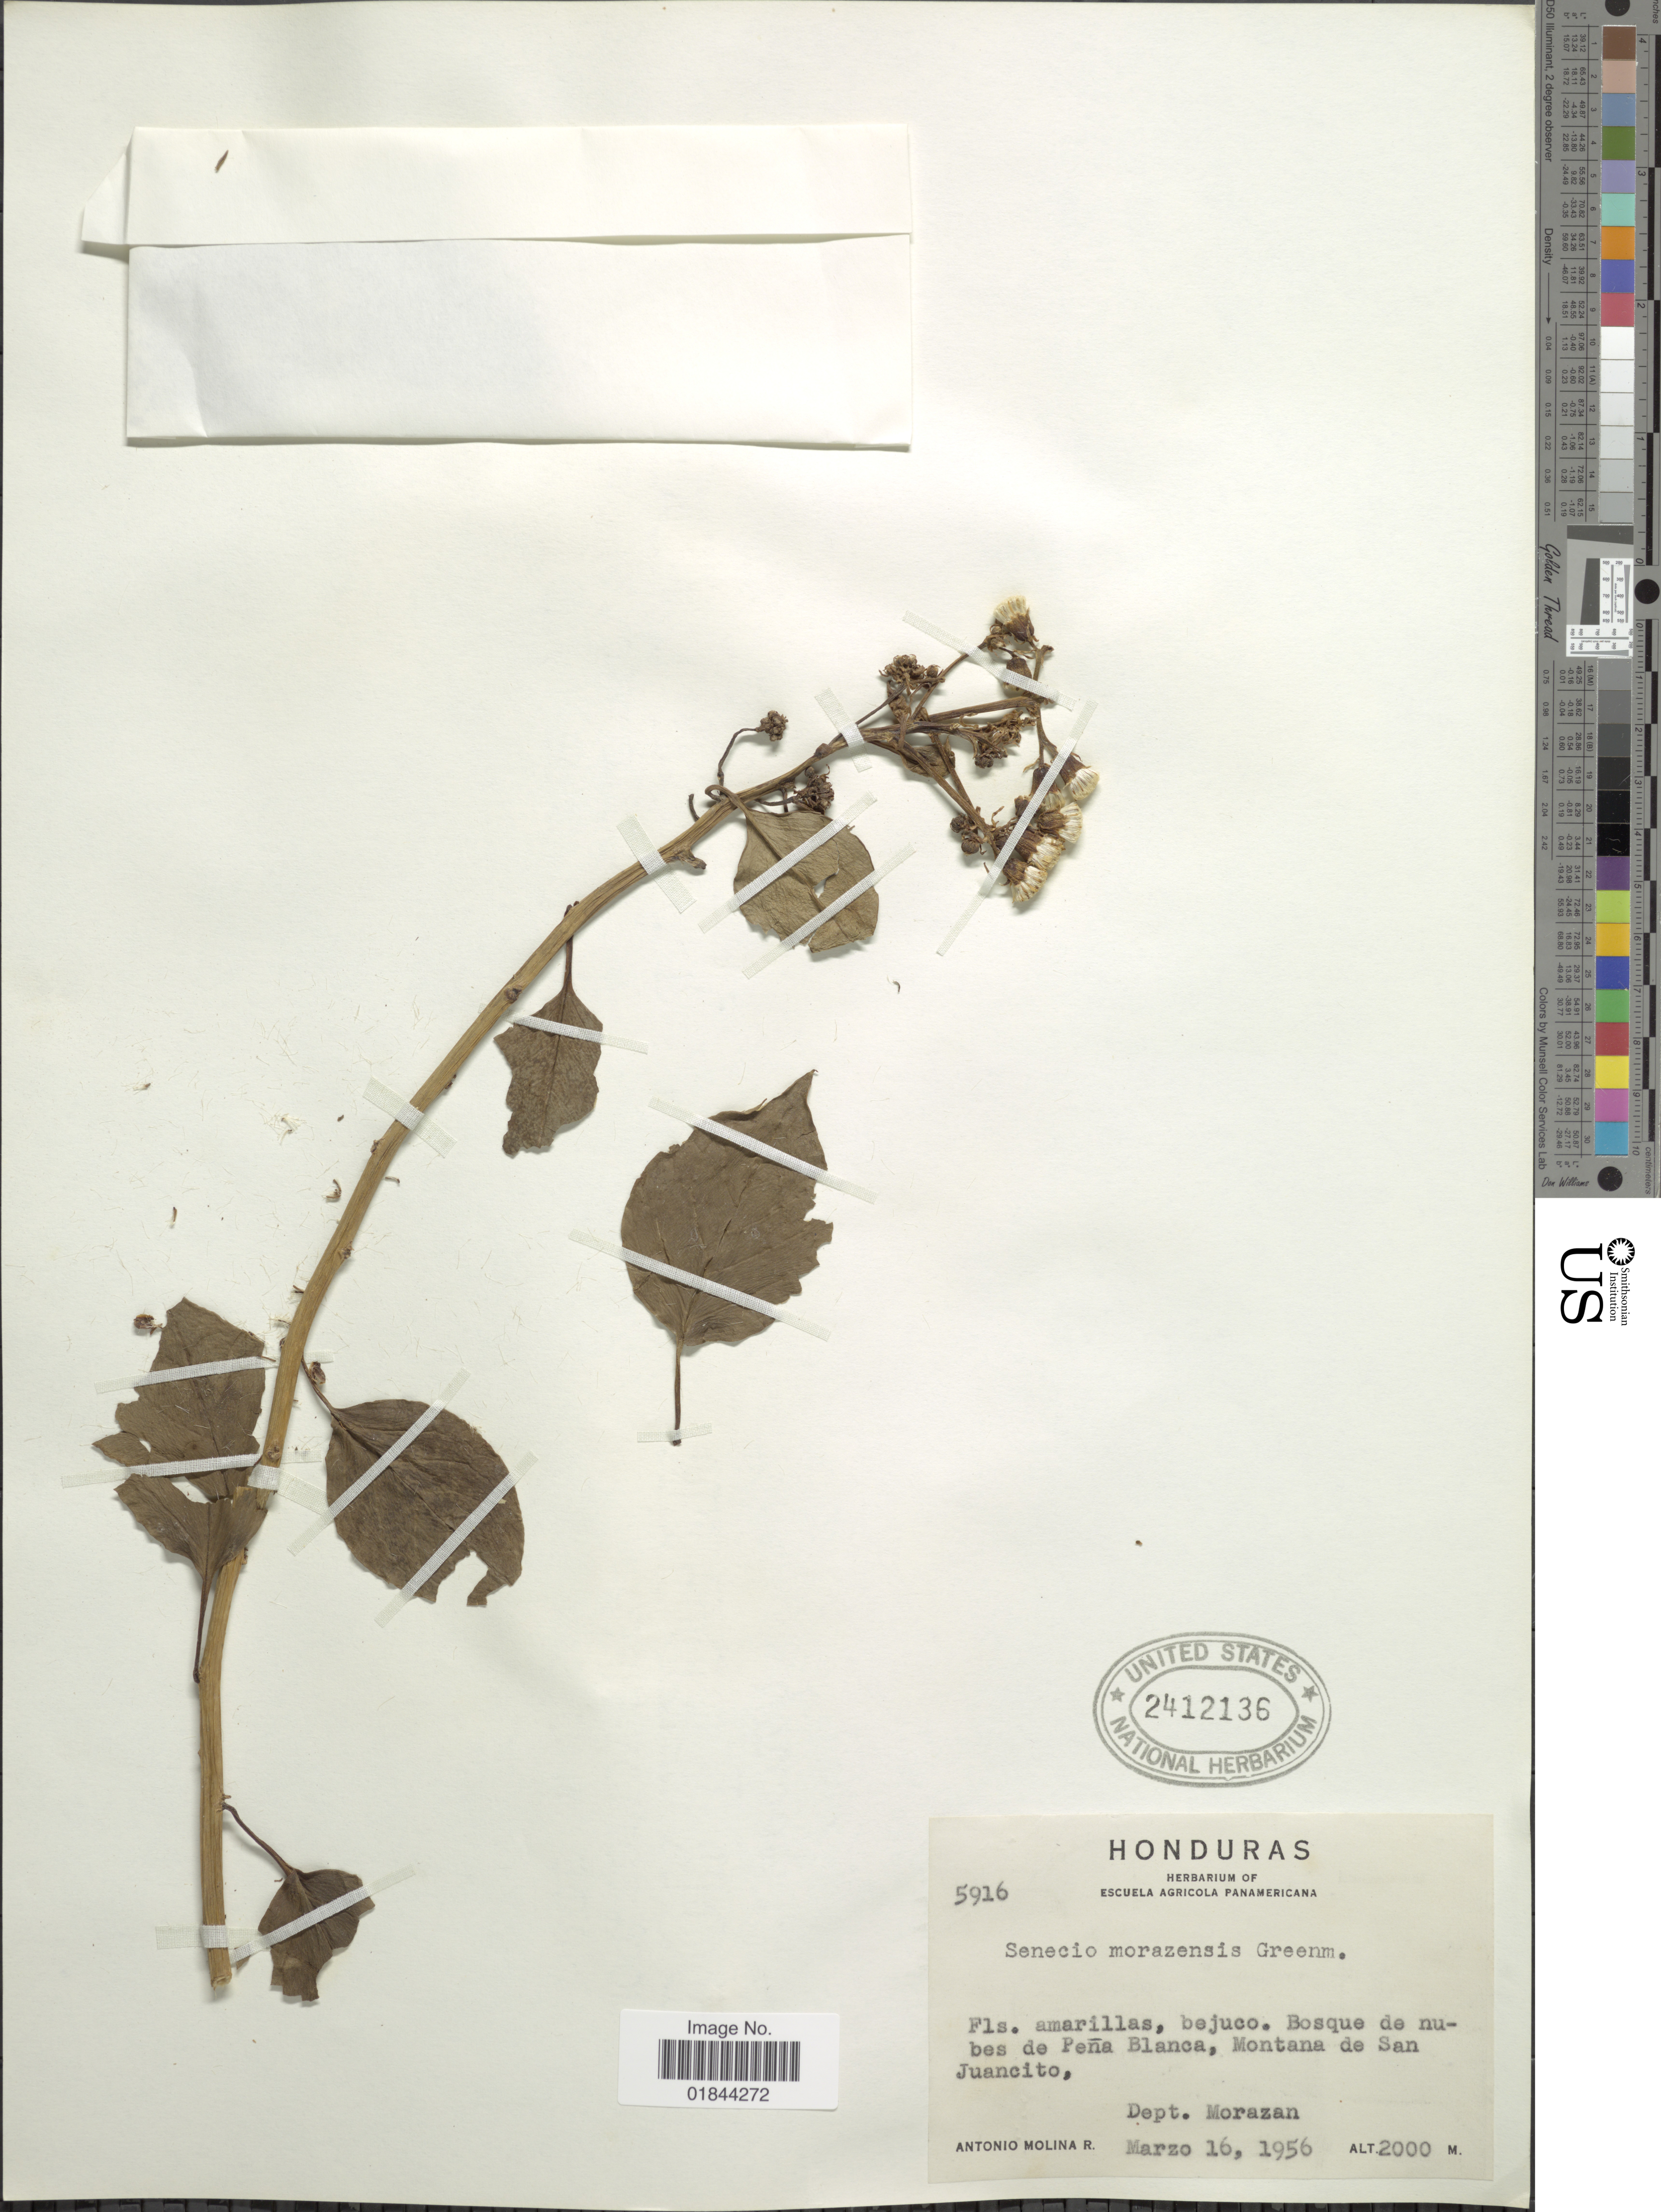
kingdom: Plantae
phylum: Tracheophyta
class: Magnoliopsida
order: Asterales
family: Asteraceae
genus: Pentacalia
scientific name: Pentacalia morazensis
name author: (Greenm.) H. Rob. & Cuatrec.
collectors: A. Molina R.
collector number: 5916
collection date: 1956-03-16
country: Honduras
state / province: Fco. Morazán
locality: Bosque de nubes de Pena Blanca, Montana de San Juancito, Dept. Morazan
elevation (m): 2000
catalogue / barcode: US 2412136